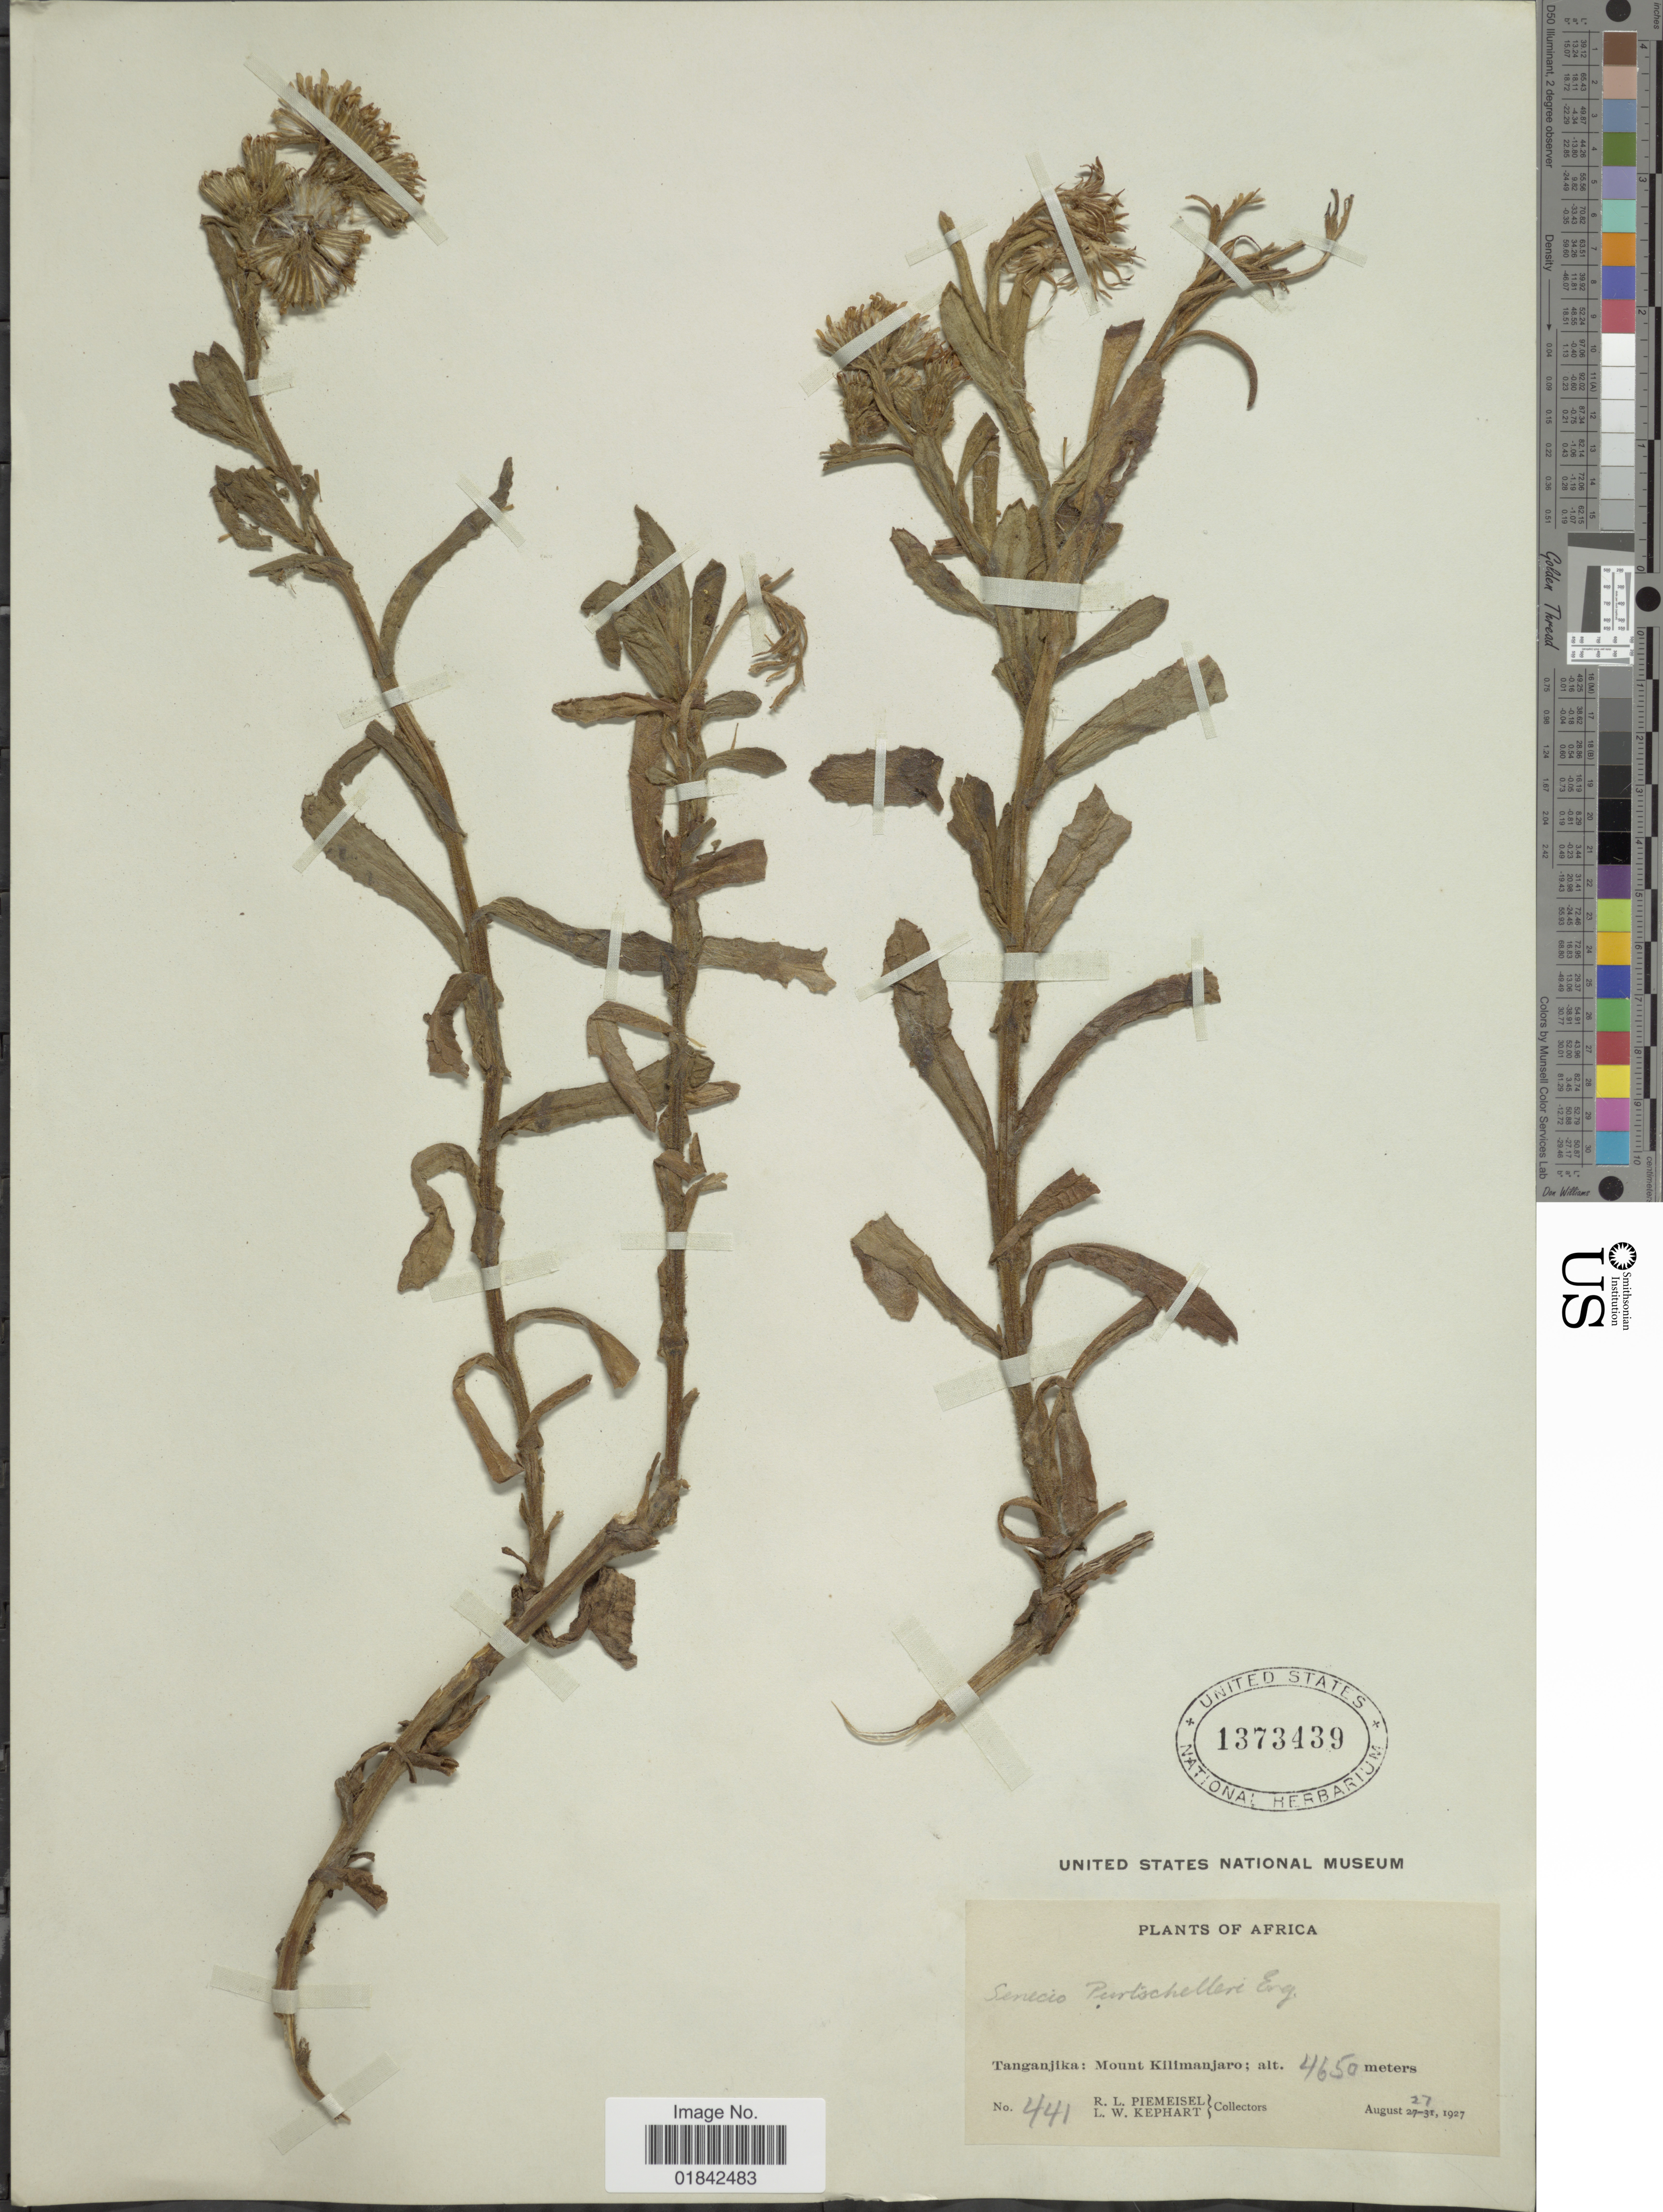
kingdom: Plantae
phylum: Tracheophyta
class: Magnoliopsida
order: Asterales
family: Asteraceae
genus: Senecio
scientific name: Senecio purtschelleri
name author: Engl.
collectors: R. L. Piemeisel & L. W. Kephart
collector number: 441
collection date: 1927-08-27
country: Tanzania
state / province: Kilimanjaro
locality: Tanganjika: Mount Kilimanjaro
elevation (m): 4650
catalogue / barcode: US 1373439